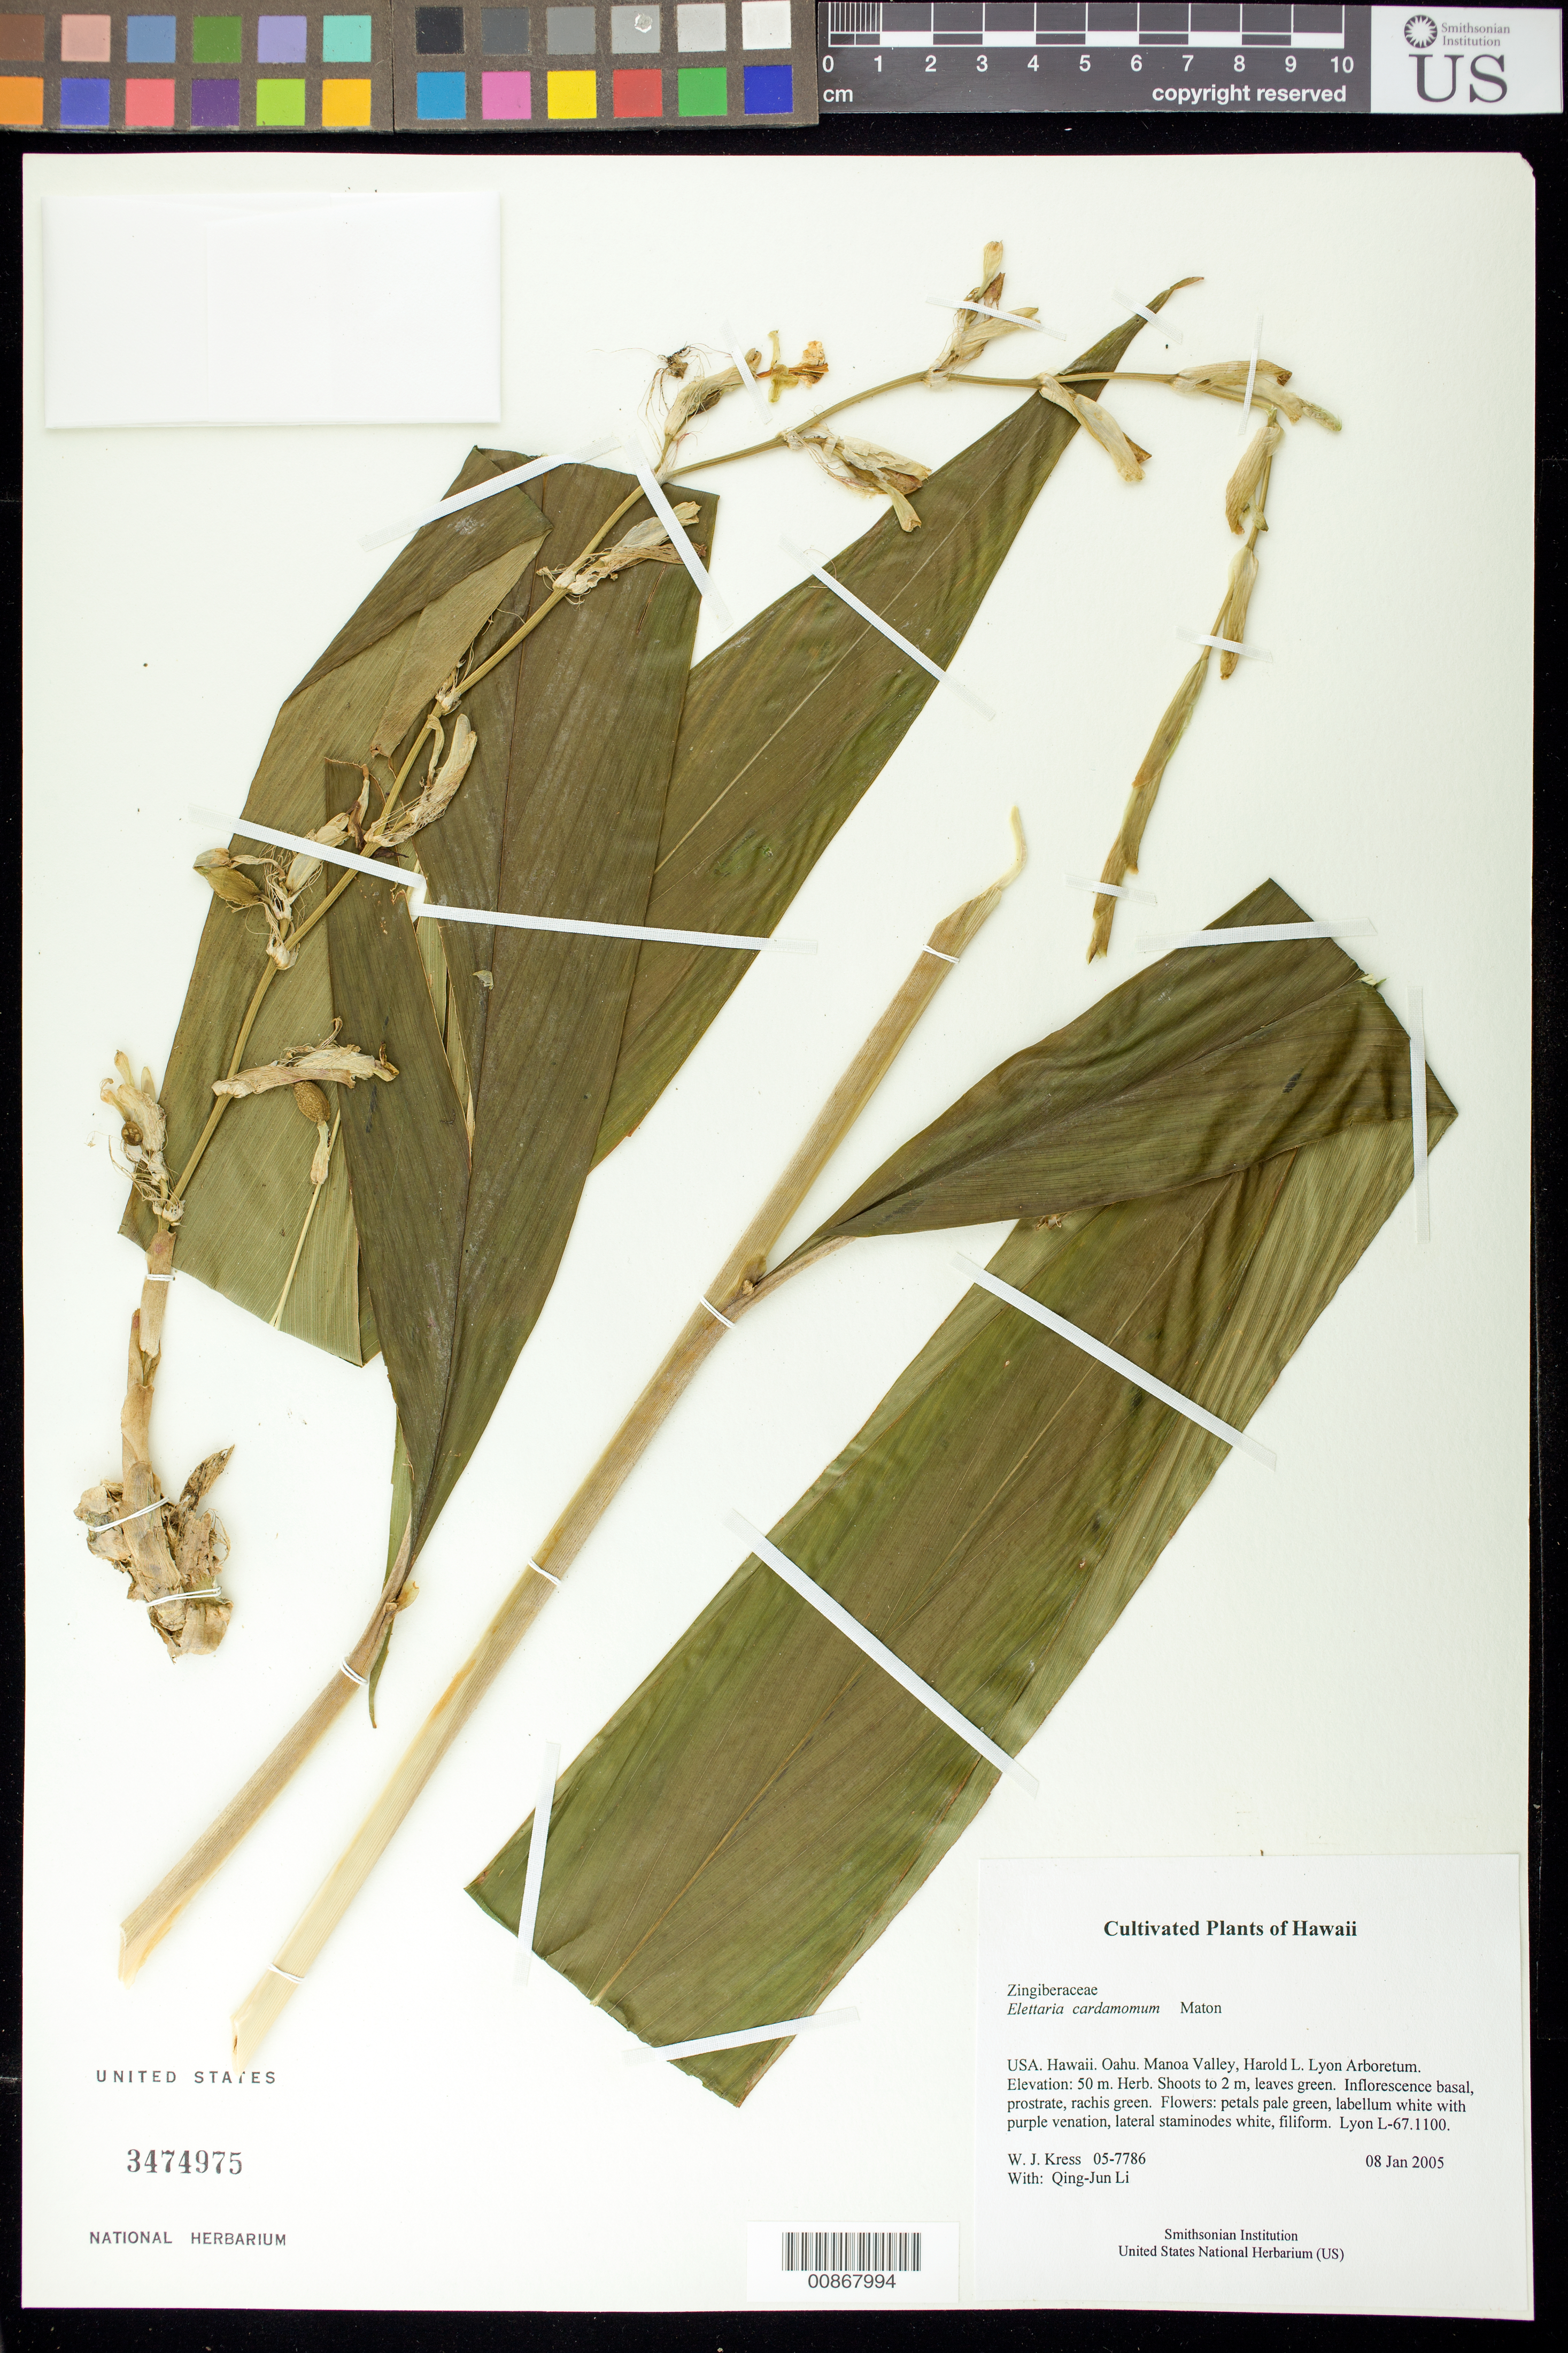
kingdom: Plantae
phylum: Tracheophyta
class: Liliopsida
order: Zingiberales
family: Zingiberaceae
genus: Elettaria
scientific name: Elettaria cardamomum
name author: (L.) Maton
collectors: W. J. Kress & Q. J. Li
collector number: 05-7786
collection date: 2005-01-08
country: United States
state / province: Hawaii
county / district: Honolulu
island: Oahu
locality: Manoa Valley, Harold L. Lyon Arboretum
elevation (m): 50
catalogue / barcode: US 3474975